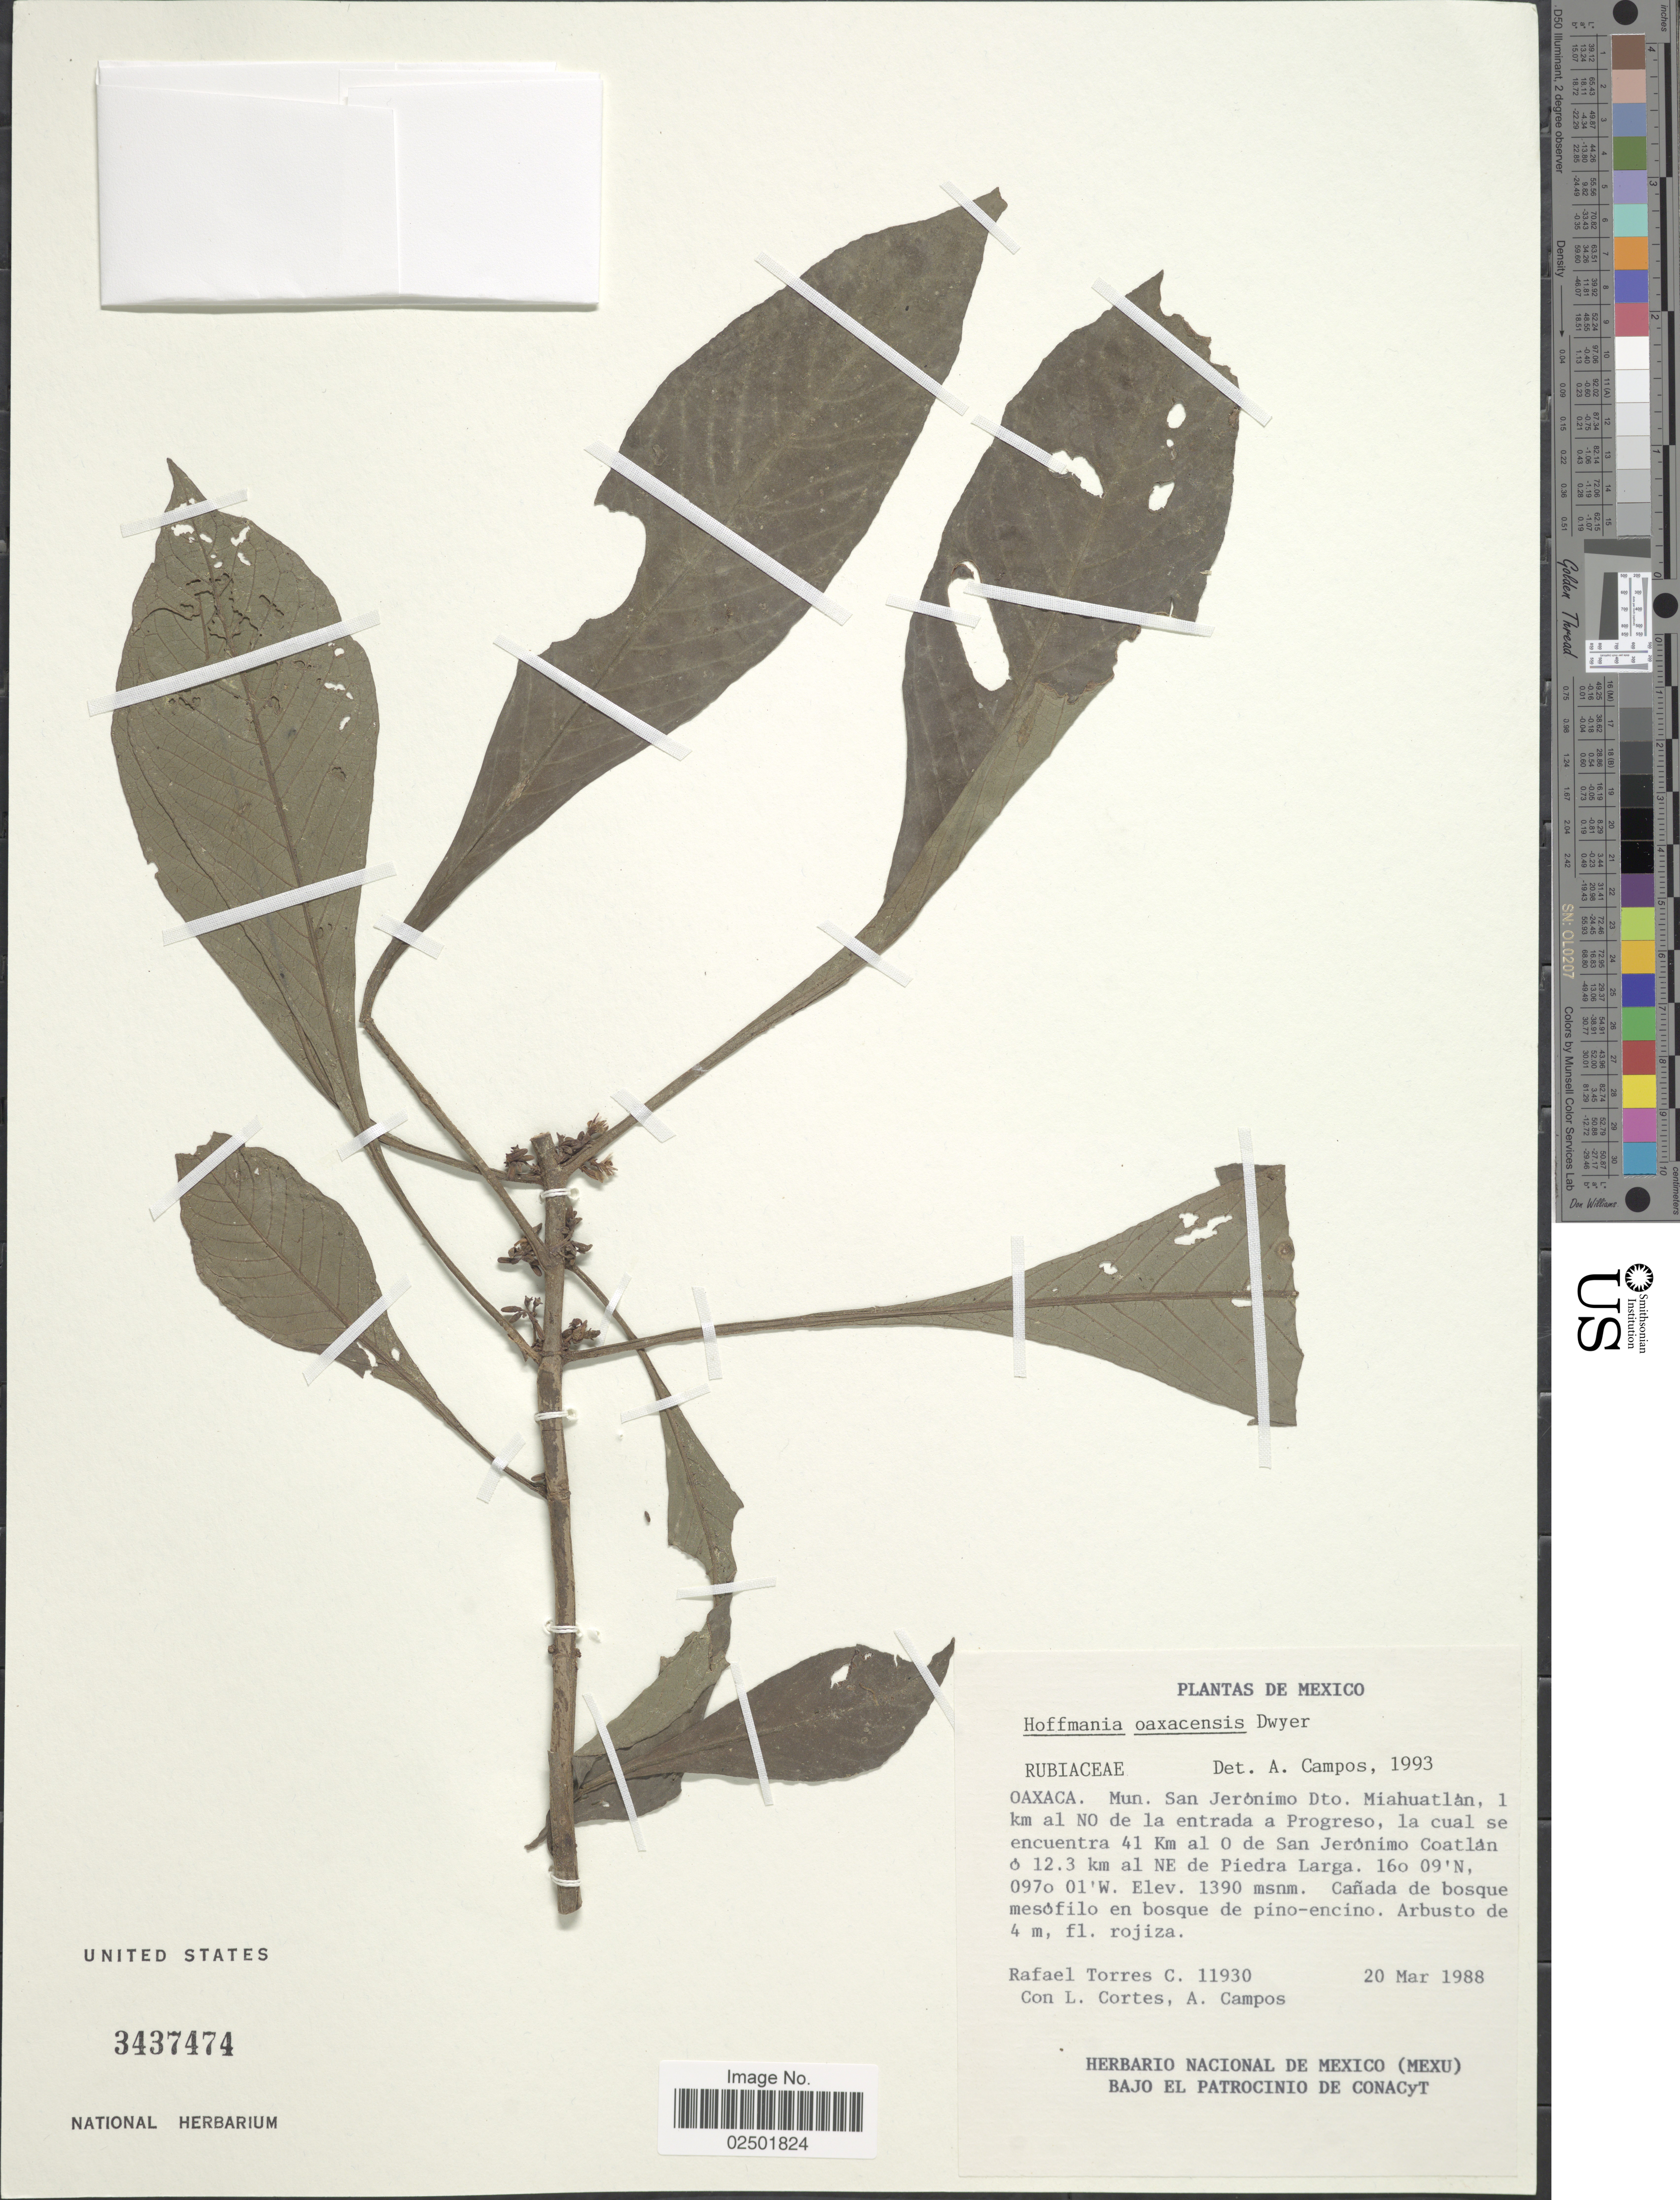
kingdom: Plantae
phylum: Tracheophyta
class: Magnoliopsida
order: Gentianales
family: Rubiaceae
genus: Hoffmannia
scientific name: Hoffmannia oaxacensis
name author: Lorence & Dwyer ex Borhidi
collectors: R. Torres C., L. Cortes & A. R. Campos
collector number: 11930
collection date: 1988-03-20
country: Mexico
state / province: Oaxaca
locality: Mun San Jerónimo Dto Miahuatlán, 1 km al NO de la entrada a Progreso, la cual se encuentra 41 Km an O de San Jerónimo Coatlán ó 12.3 km al NE de Piedra Larga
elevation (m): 1390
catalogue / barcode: US 3437474